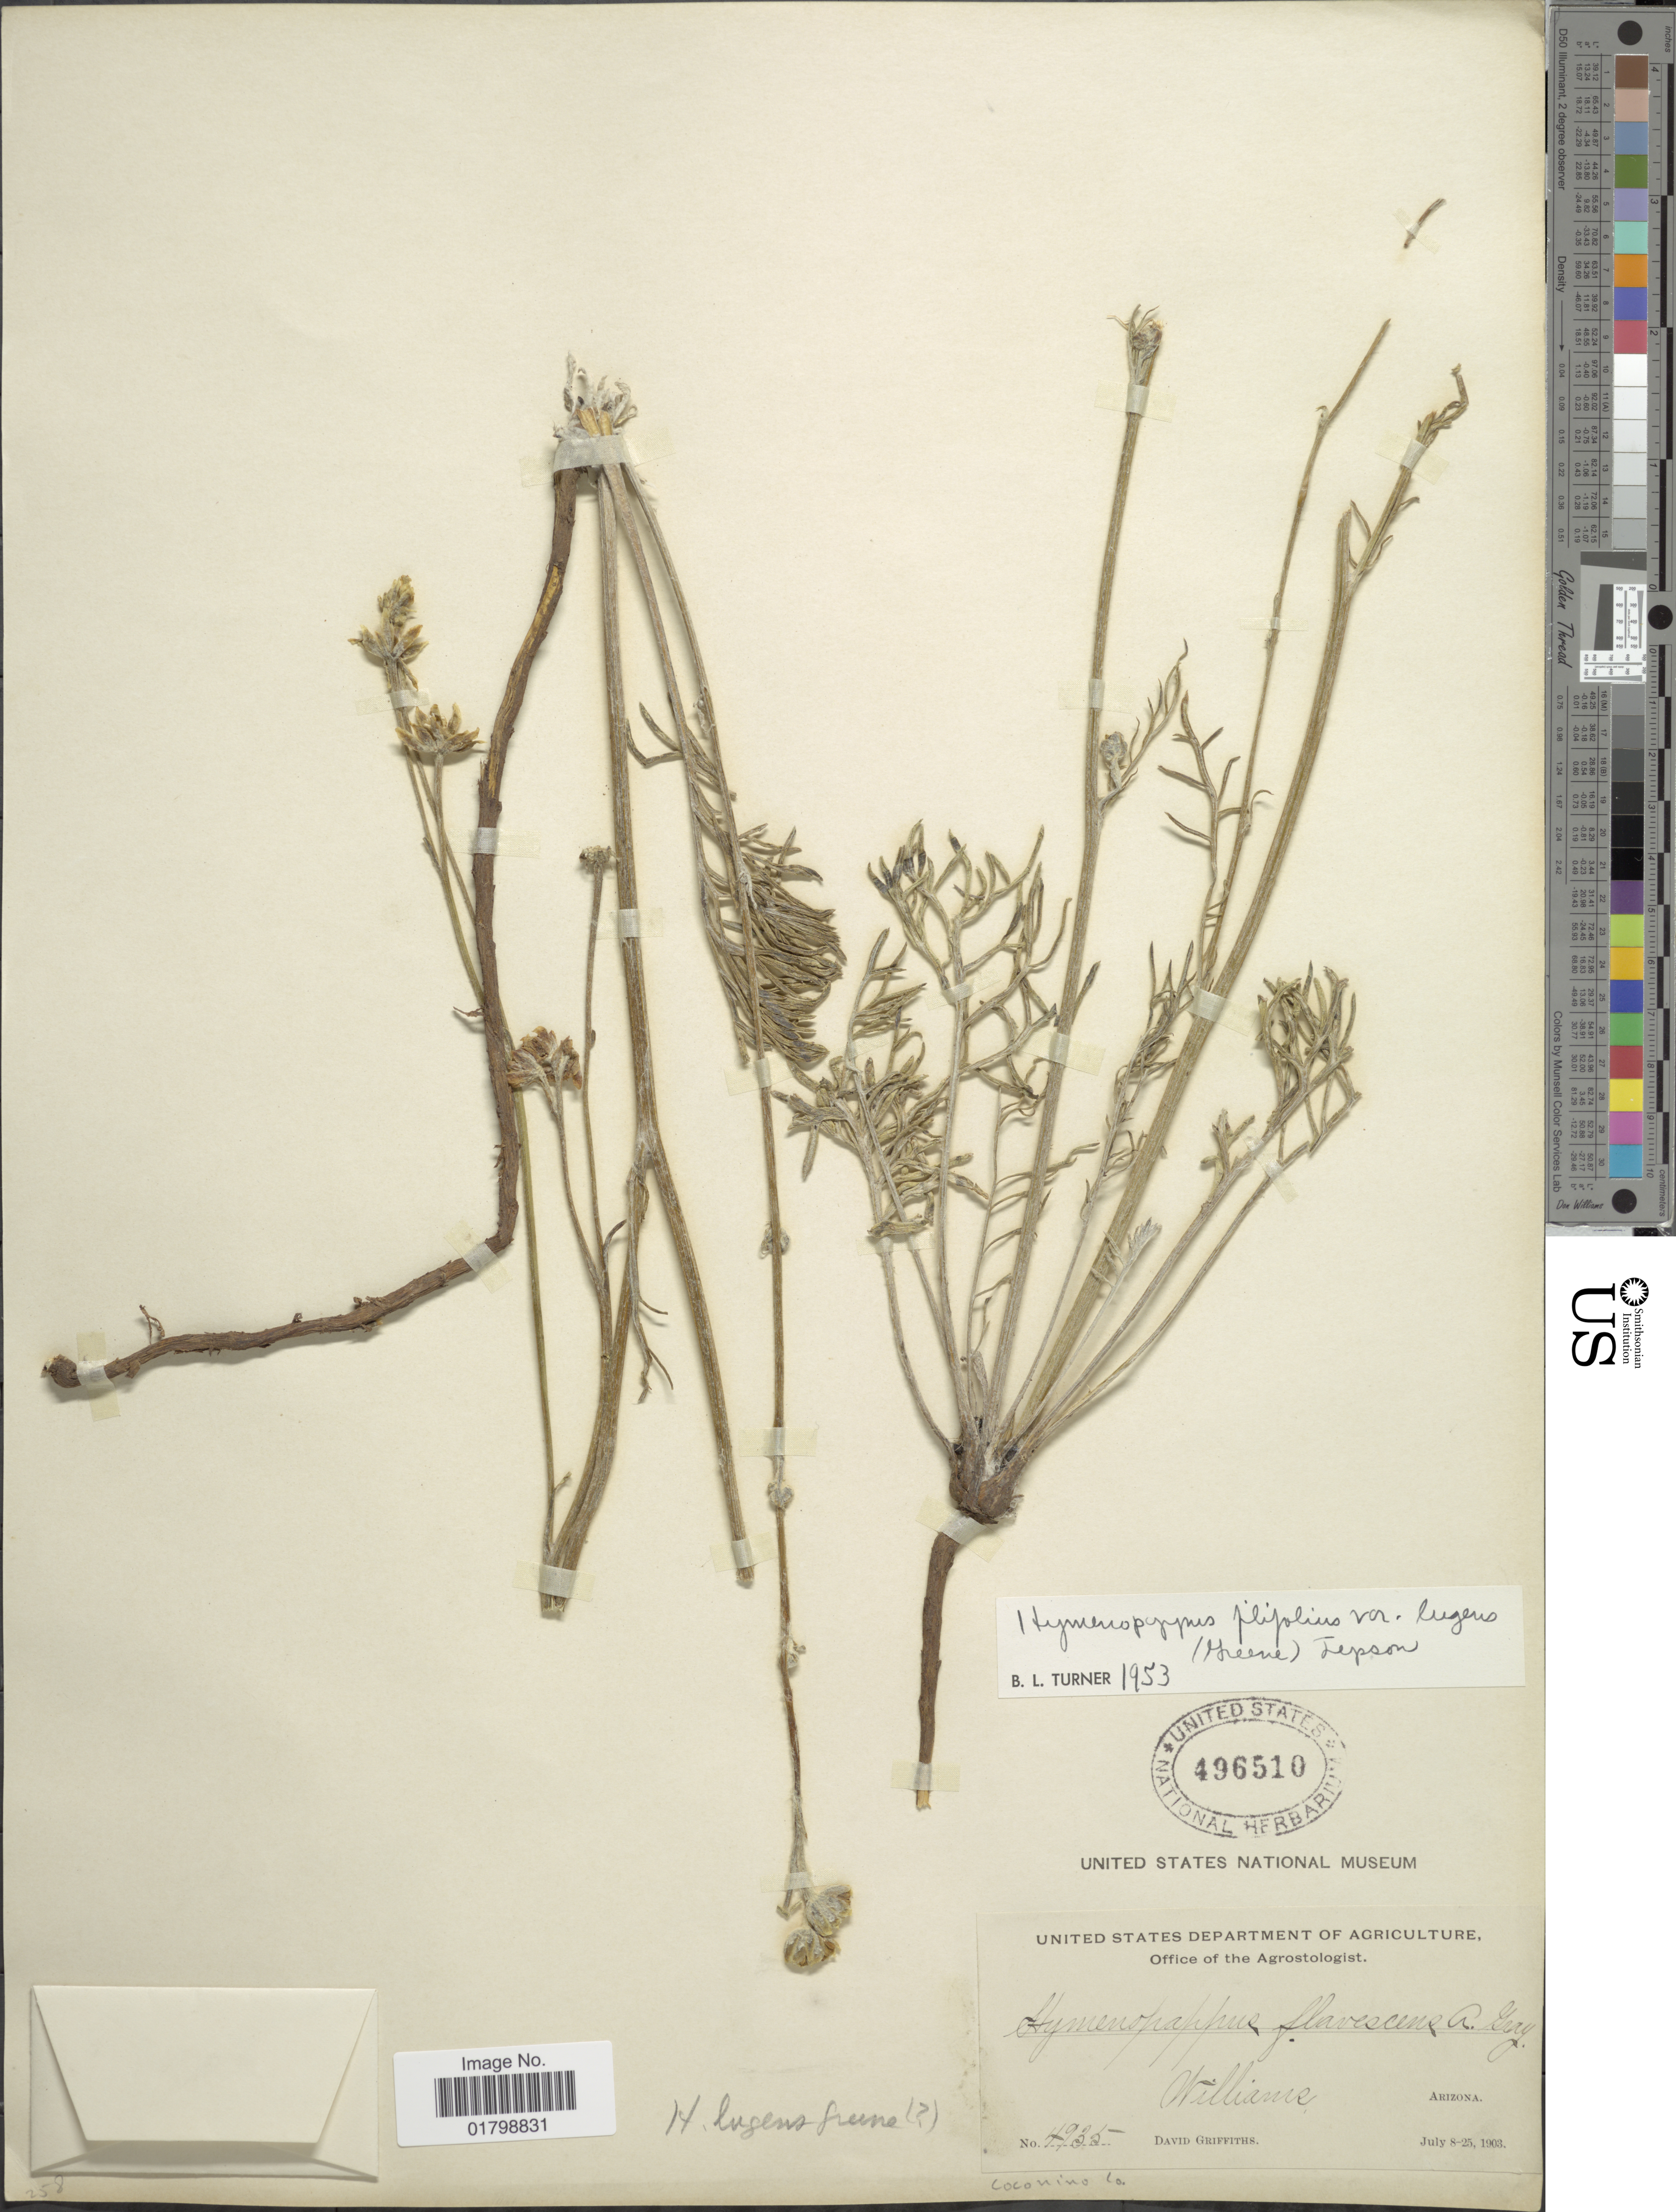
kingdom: Plantae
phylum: Tracheophyta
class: Magnoliopsida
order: Asterales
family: Asteraceae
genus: Hymenopappus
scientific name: Hymenopappus filifolius var. lugens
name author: (Greene) Jeps.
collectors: D. Griffiths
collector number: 4935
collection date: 1903-07-08/1903-07-25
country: United States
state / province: Arizona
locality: Williams, Coconino Co.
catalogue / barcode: US 496510